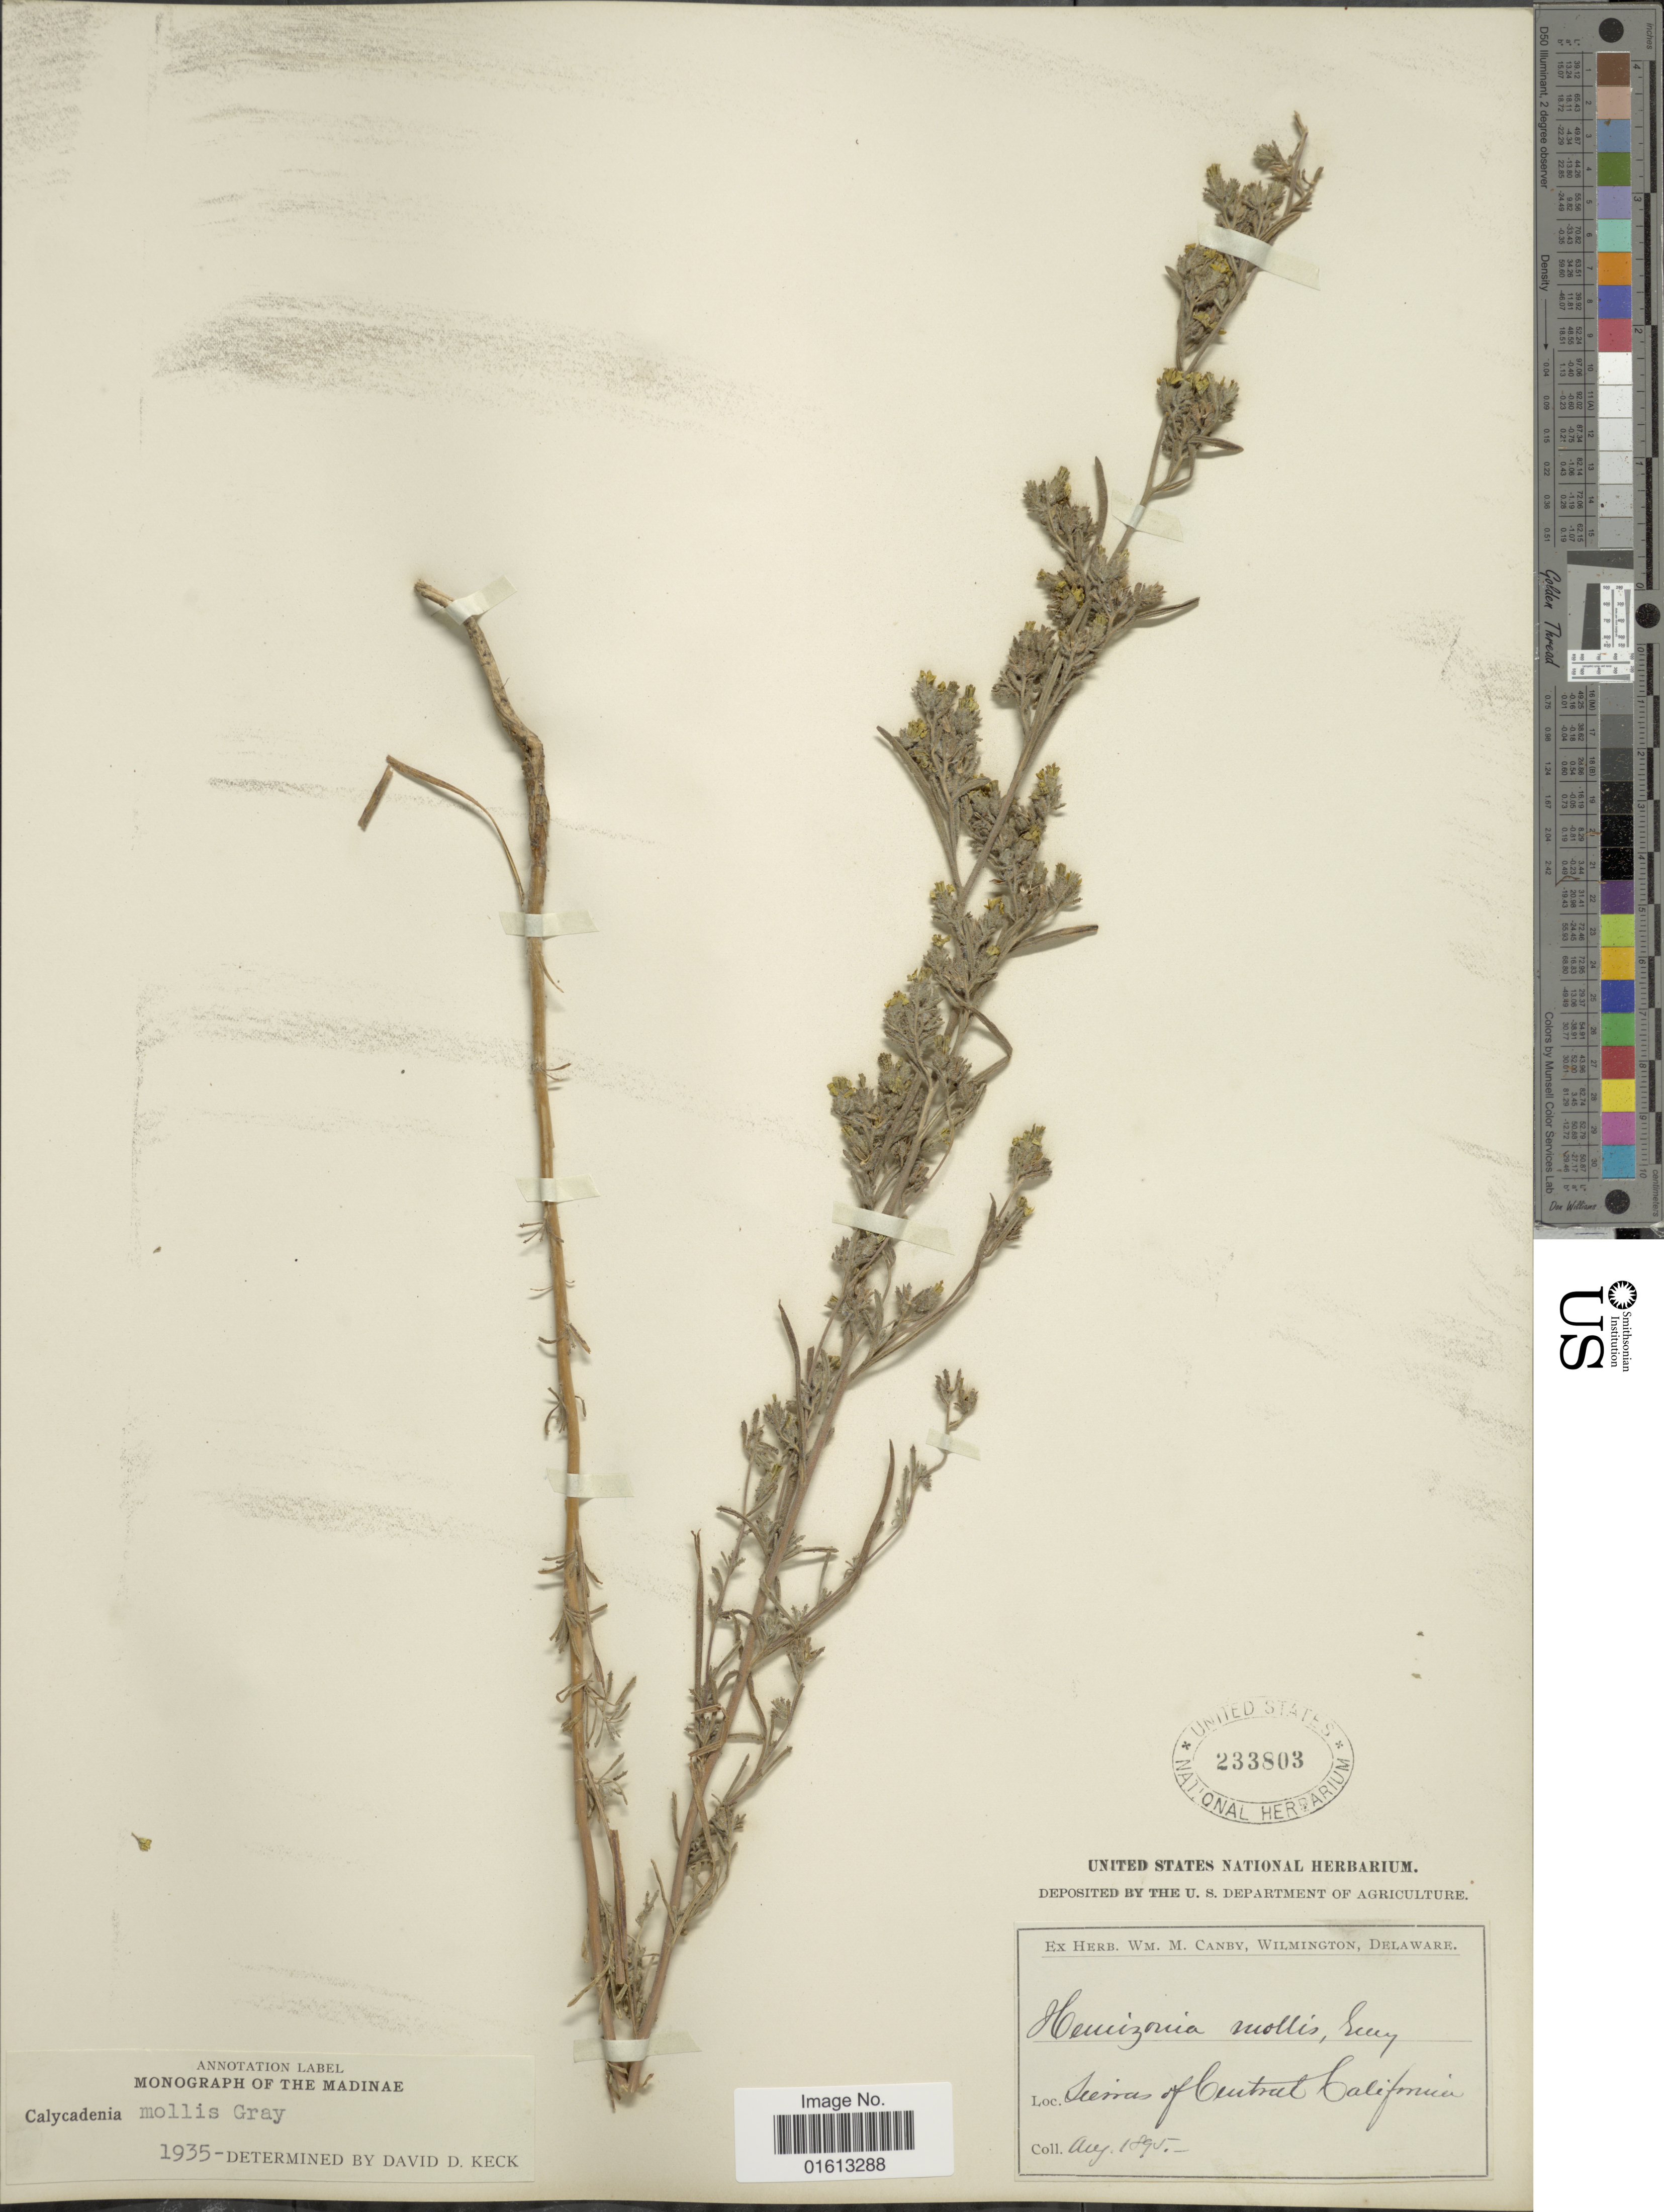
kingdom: Plantae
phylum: Tracheophyta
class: Magnoliopsida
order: Asterales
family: Asteraceae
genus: Calycadenia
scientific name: Calycadenia mollis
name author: A. Gray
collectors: ex herb. W.M. Canby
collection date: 1895-08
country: United States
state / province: California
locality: Sierras of Central California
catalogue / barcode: US 233803